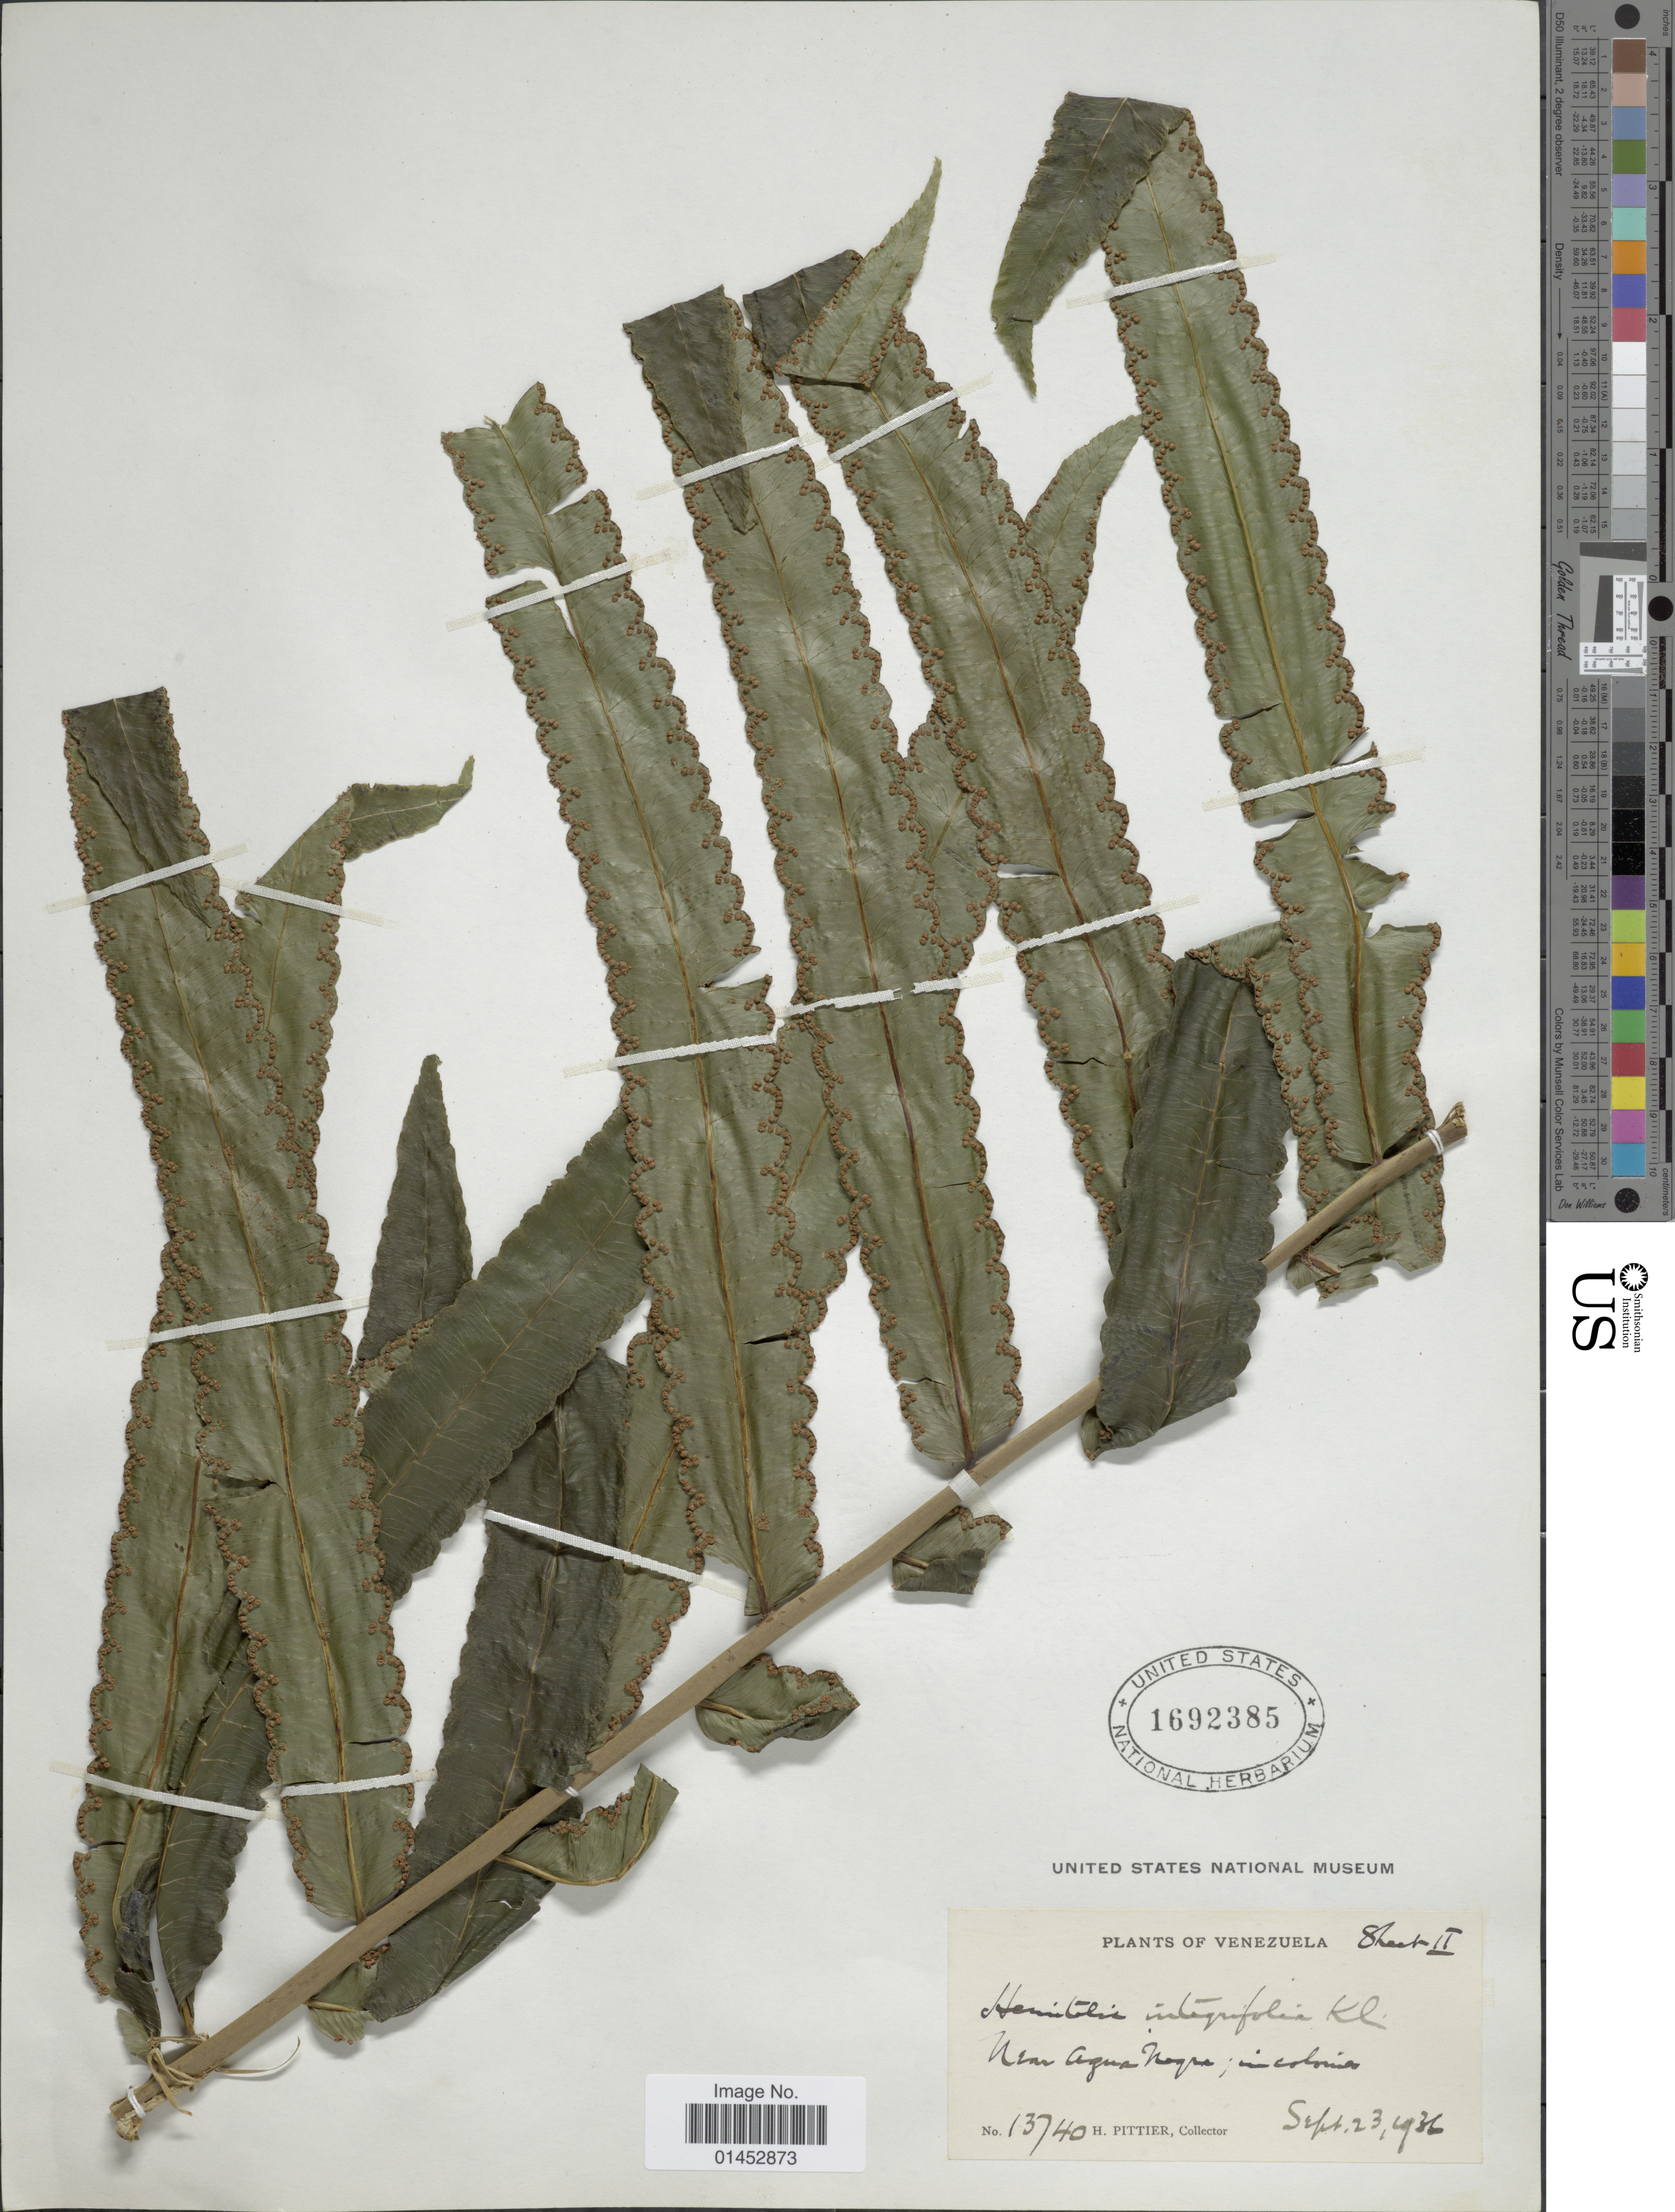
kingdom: Plantae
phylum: Tracheophyta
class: Polypodiopsida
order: Cyatheales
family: Cyatheaceae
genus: Cyathea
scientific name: Cyathea speciosa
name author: Humb. & Bonpl. ex Willd.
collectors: H. F. Pittier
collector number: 13740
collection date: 1936-09-23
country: Venezuela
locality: Near Agua Negra; in colonies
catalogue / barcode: US 1692385